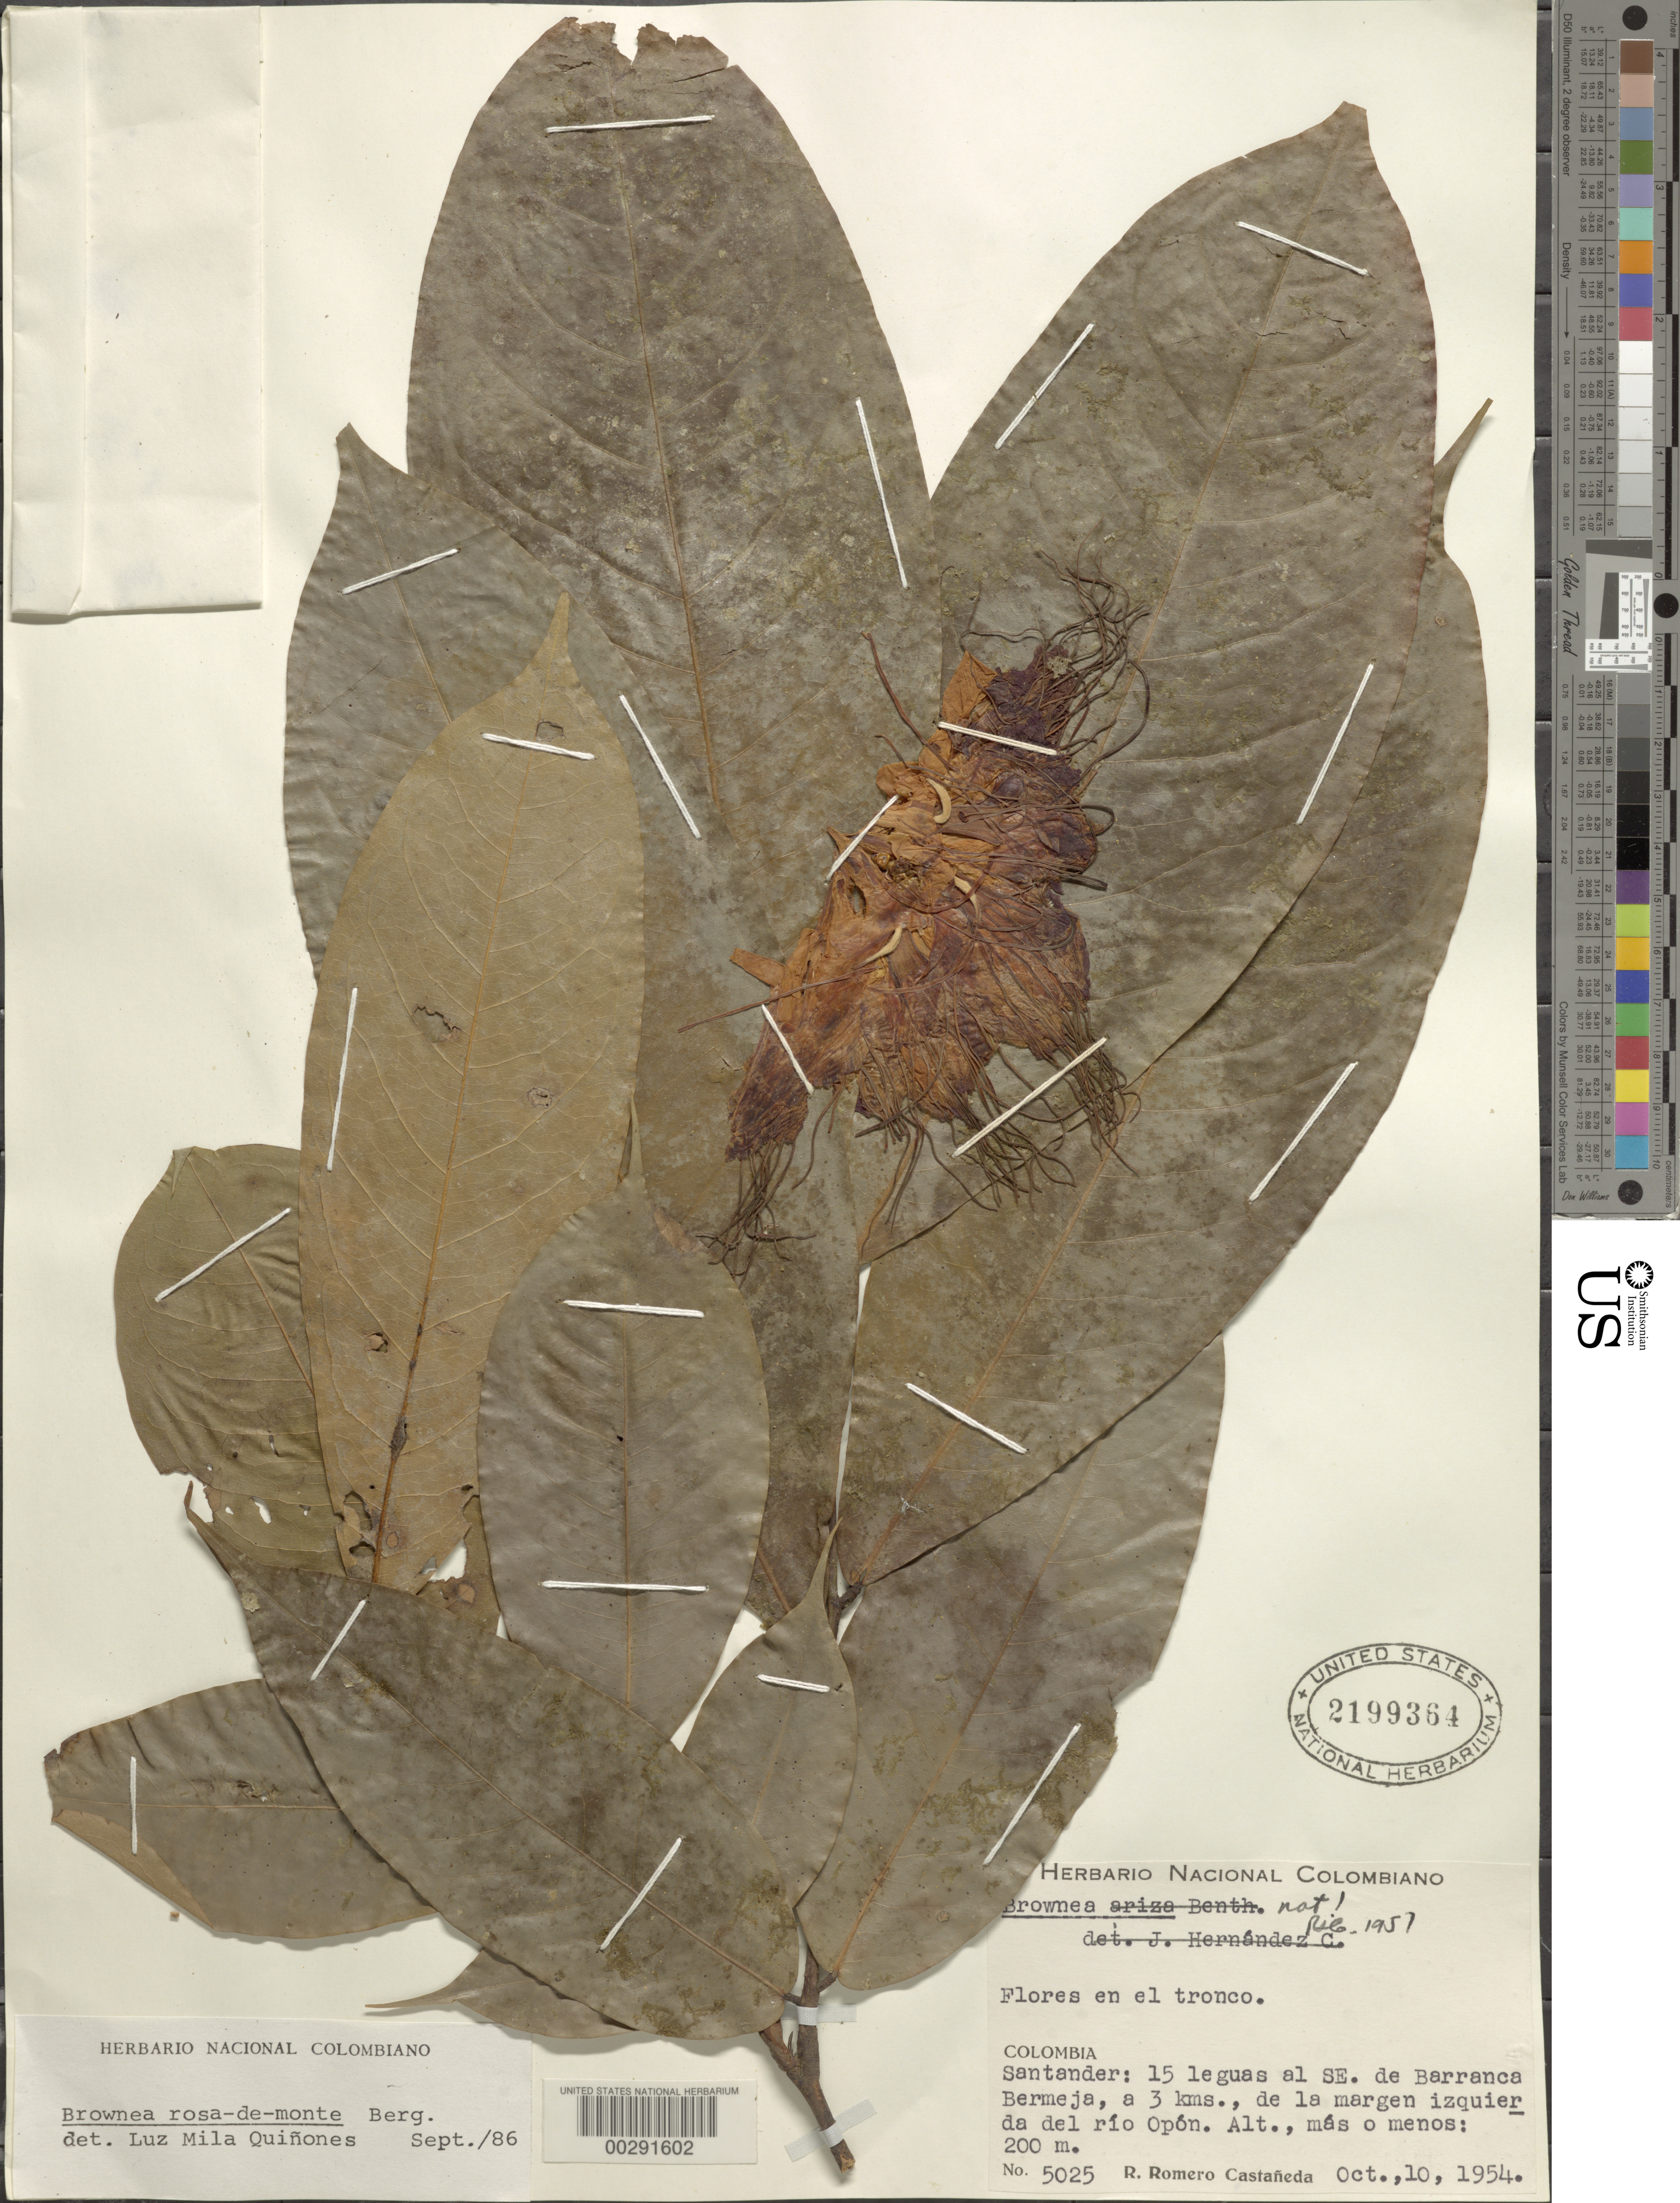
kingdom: Plantae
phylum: Tracheophyta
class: Magnoliopsida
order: Fabales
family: Fabaceae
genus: Brownea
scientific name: Brownea rosa-de-monte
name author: P.J. Bergius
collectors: R. Romero Castañeda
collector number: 5025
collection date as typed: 10 Oct 1954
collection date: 1954-10-10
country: Colombia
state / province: Santander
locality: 15 leagues SE of Barrancabermeja, 3 km from the edge of Izquierda of the Rio Opon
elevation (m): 200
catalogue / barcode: US 2199364